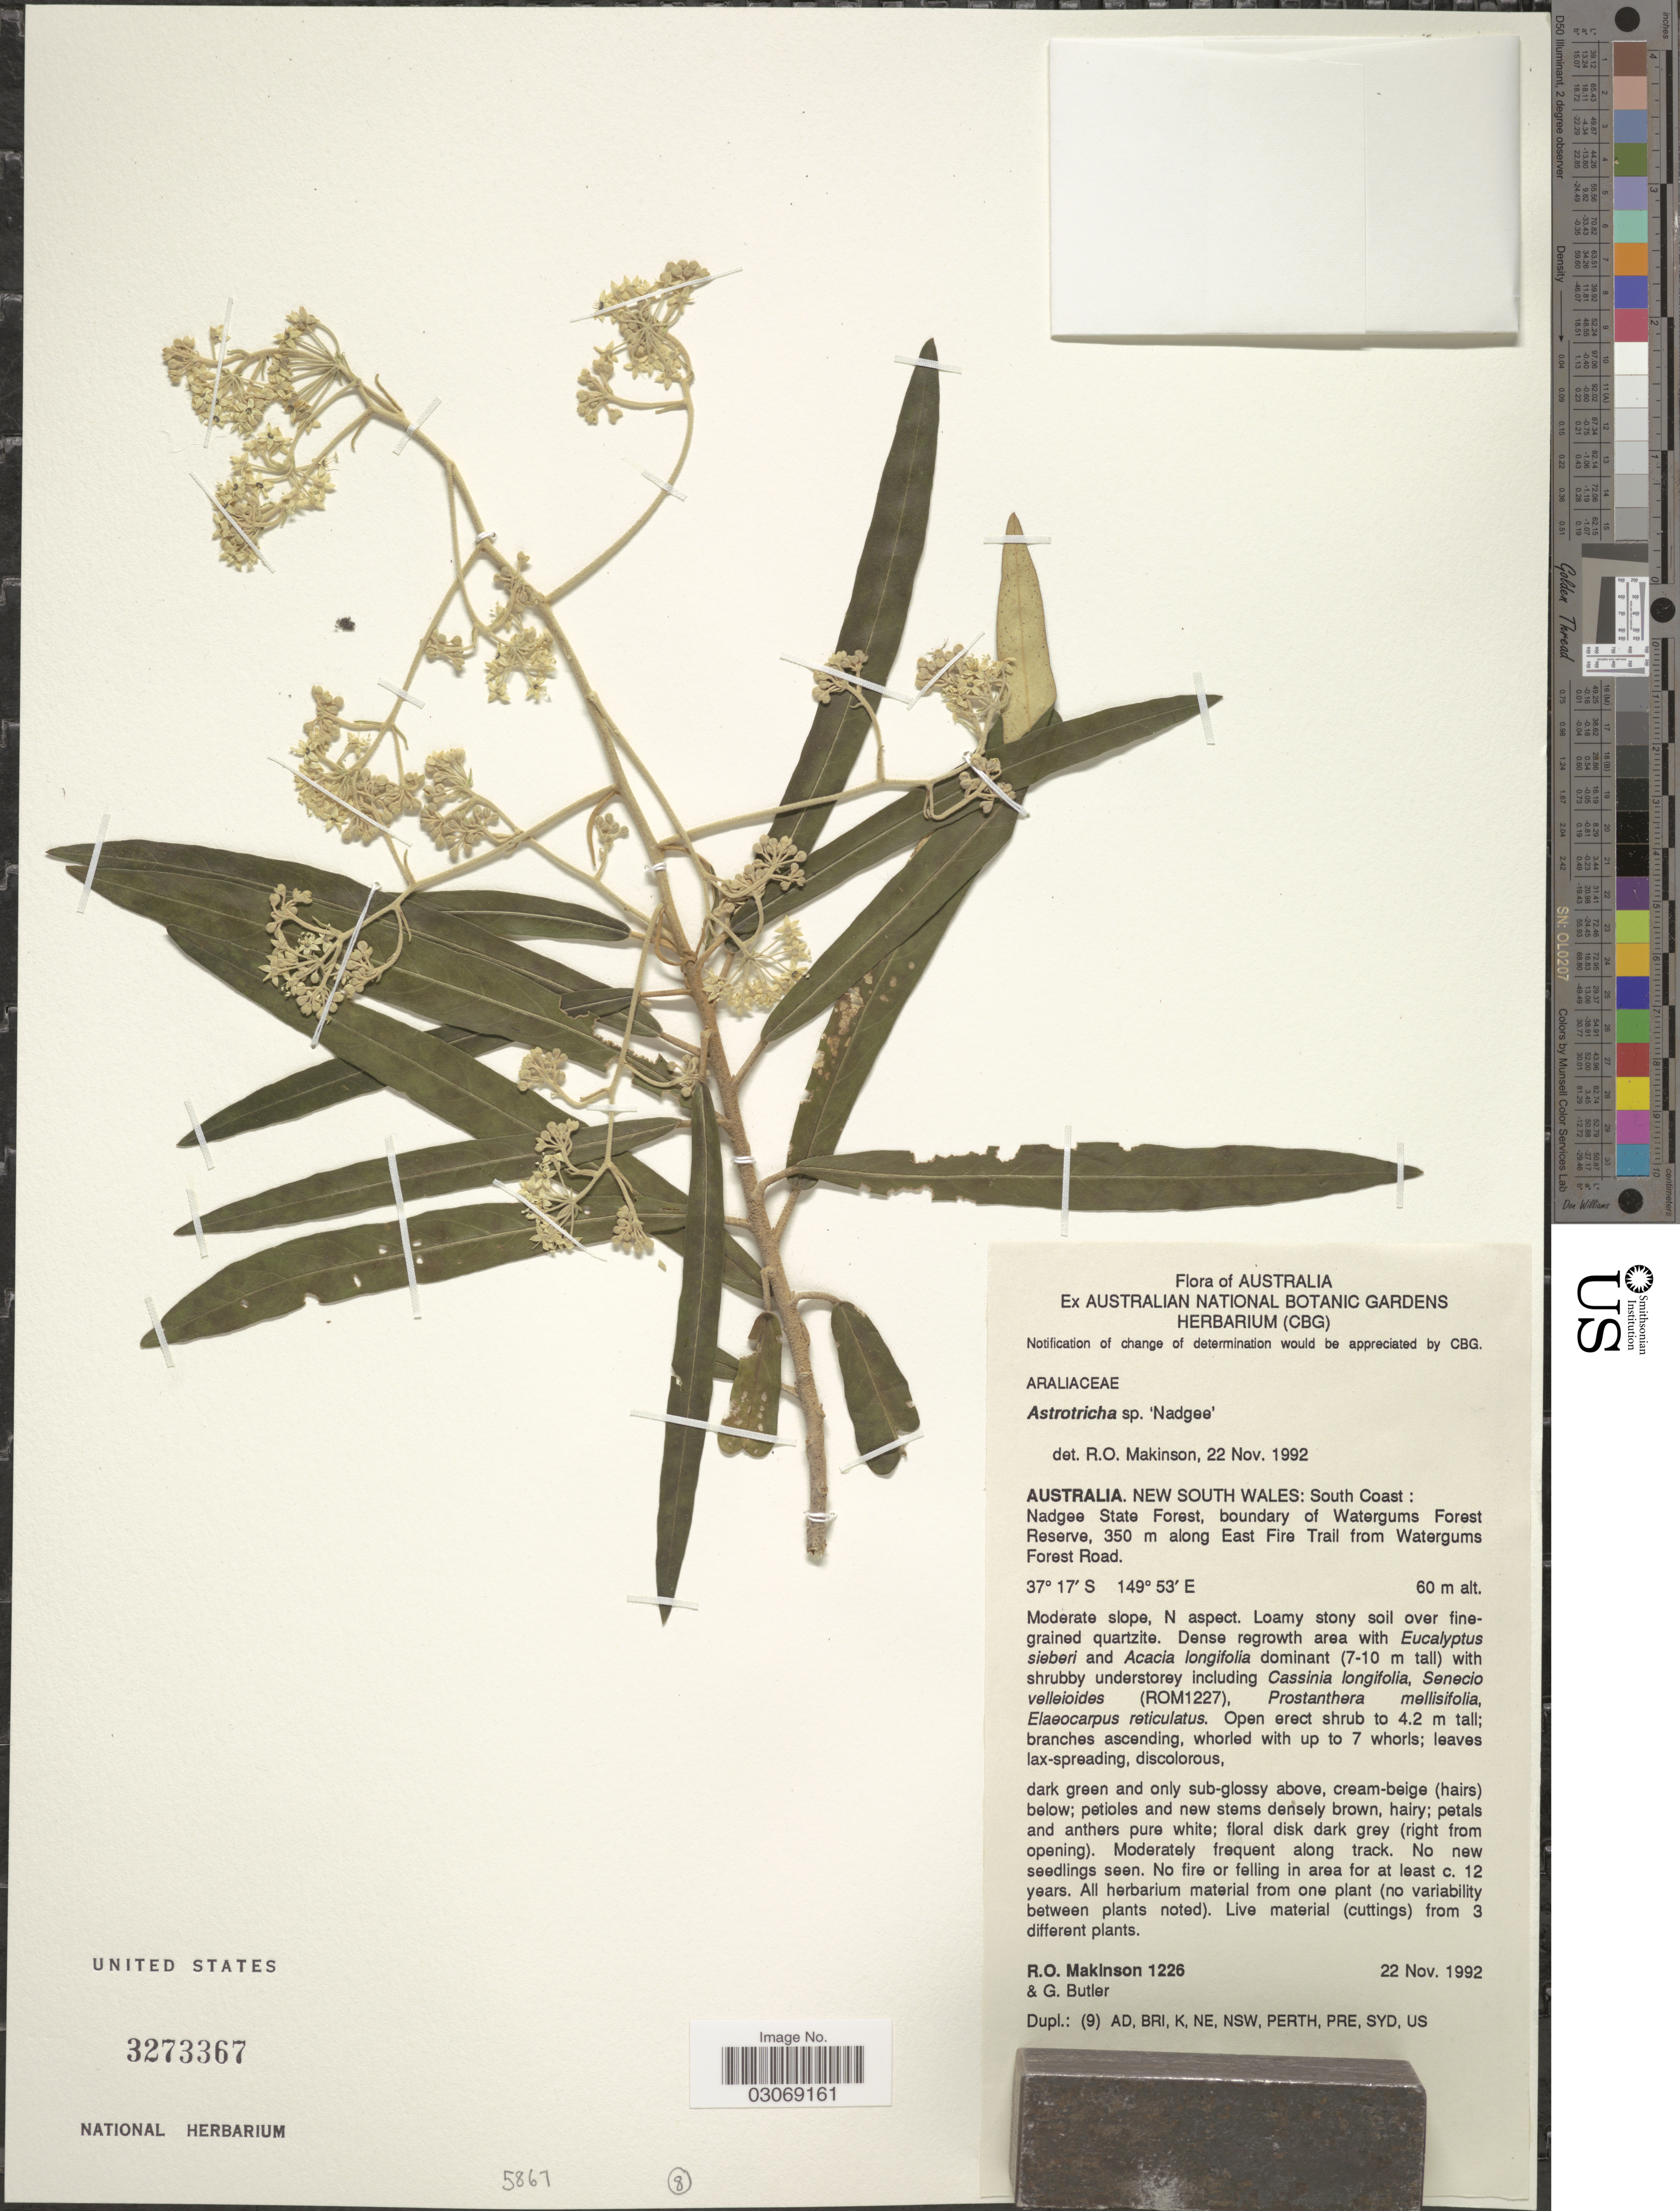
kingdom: Plantae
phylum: Tracheophyta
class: Magnoliopsida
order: Apiales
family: Araliaceae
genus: Astrotricha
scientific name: Astrotricha sp.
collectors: R. Makinson & G. D. Butler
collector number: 1226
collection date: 1992-11-22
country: Australia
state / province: New South Wales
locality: South Coast: Nadgee State Forest, boundary of Watergums Forest Reserve, 350 m along East Fire Trail from Watergums Forest Road.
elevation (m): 60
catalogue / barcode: US 3273367